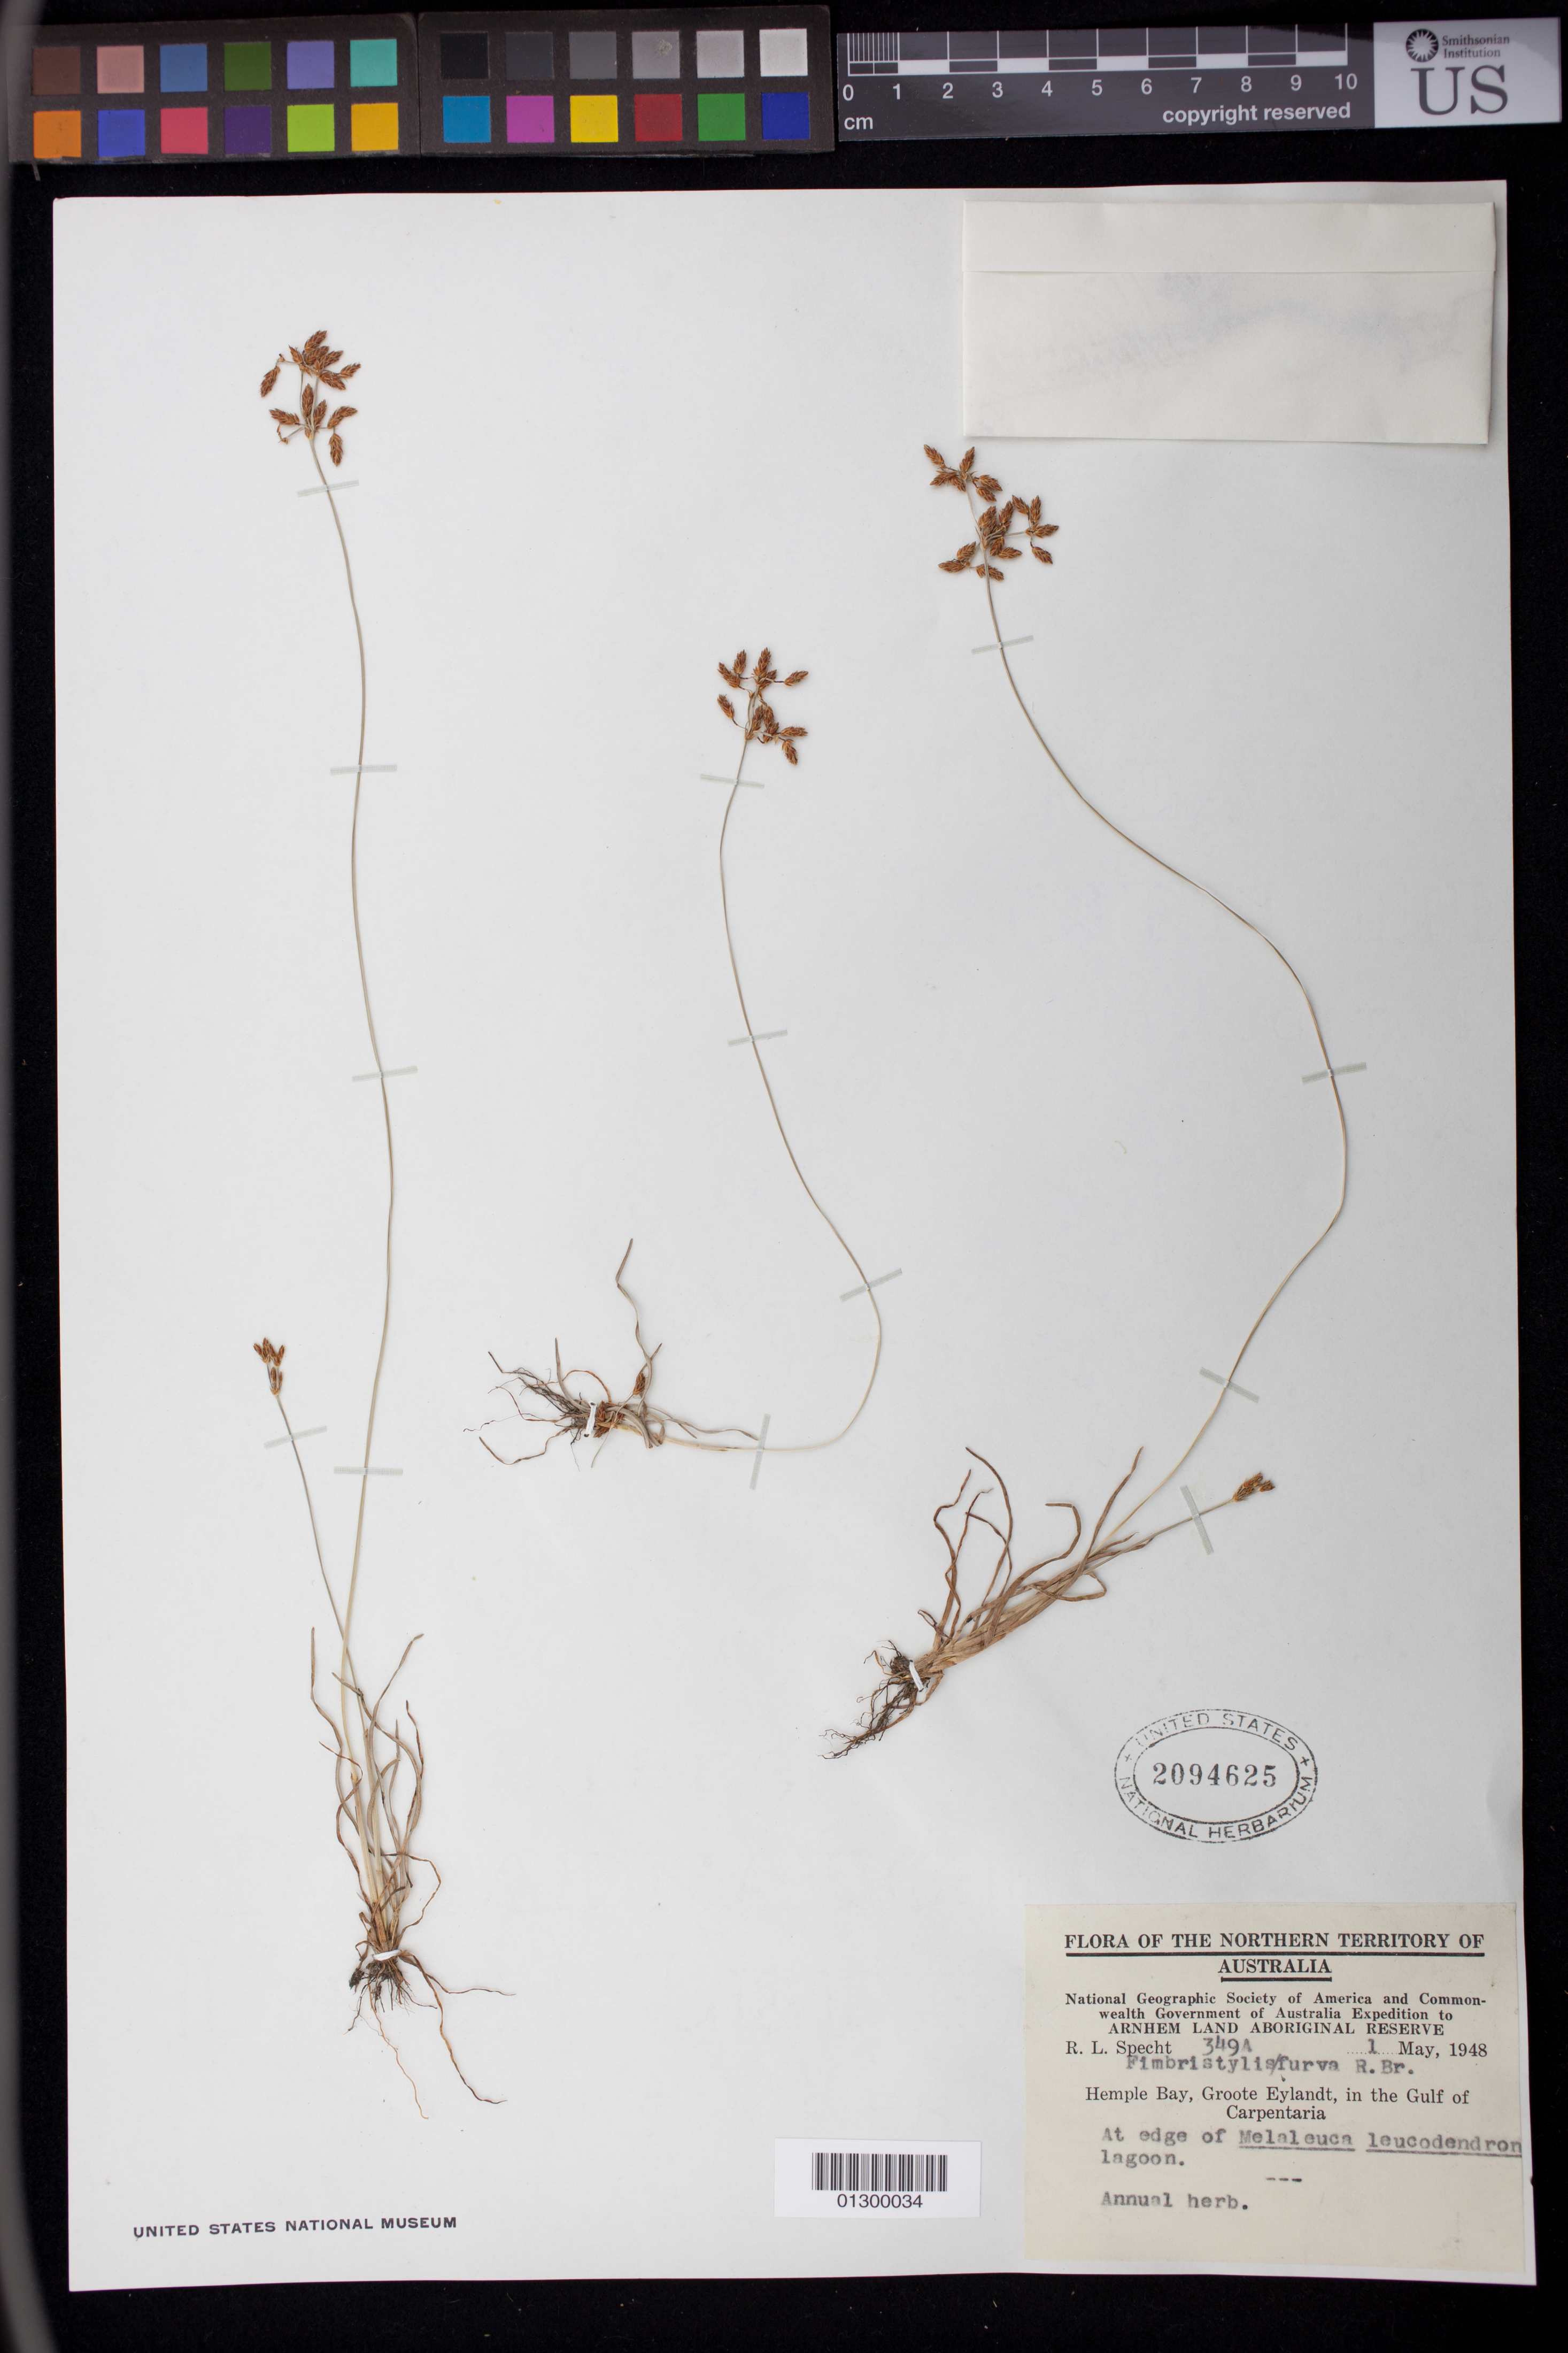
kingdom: Plantae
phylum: Tracheophyta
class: Liliopsida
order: Poales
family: Cyperaceae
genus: Fimbristylis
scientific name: Fimbristylis furva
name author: R. Br.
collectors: R. L. Specht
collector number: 349A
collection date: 1948-05-01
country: Australia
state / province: Northern Territory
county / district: East Arnhem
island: Groote Eylandt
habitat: At edge of Melaleuca leucodendron lagoon.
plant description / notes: Annual herb.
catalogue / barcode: US 2094625